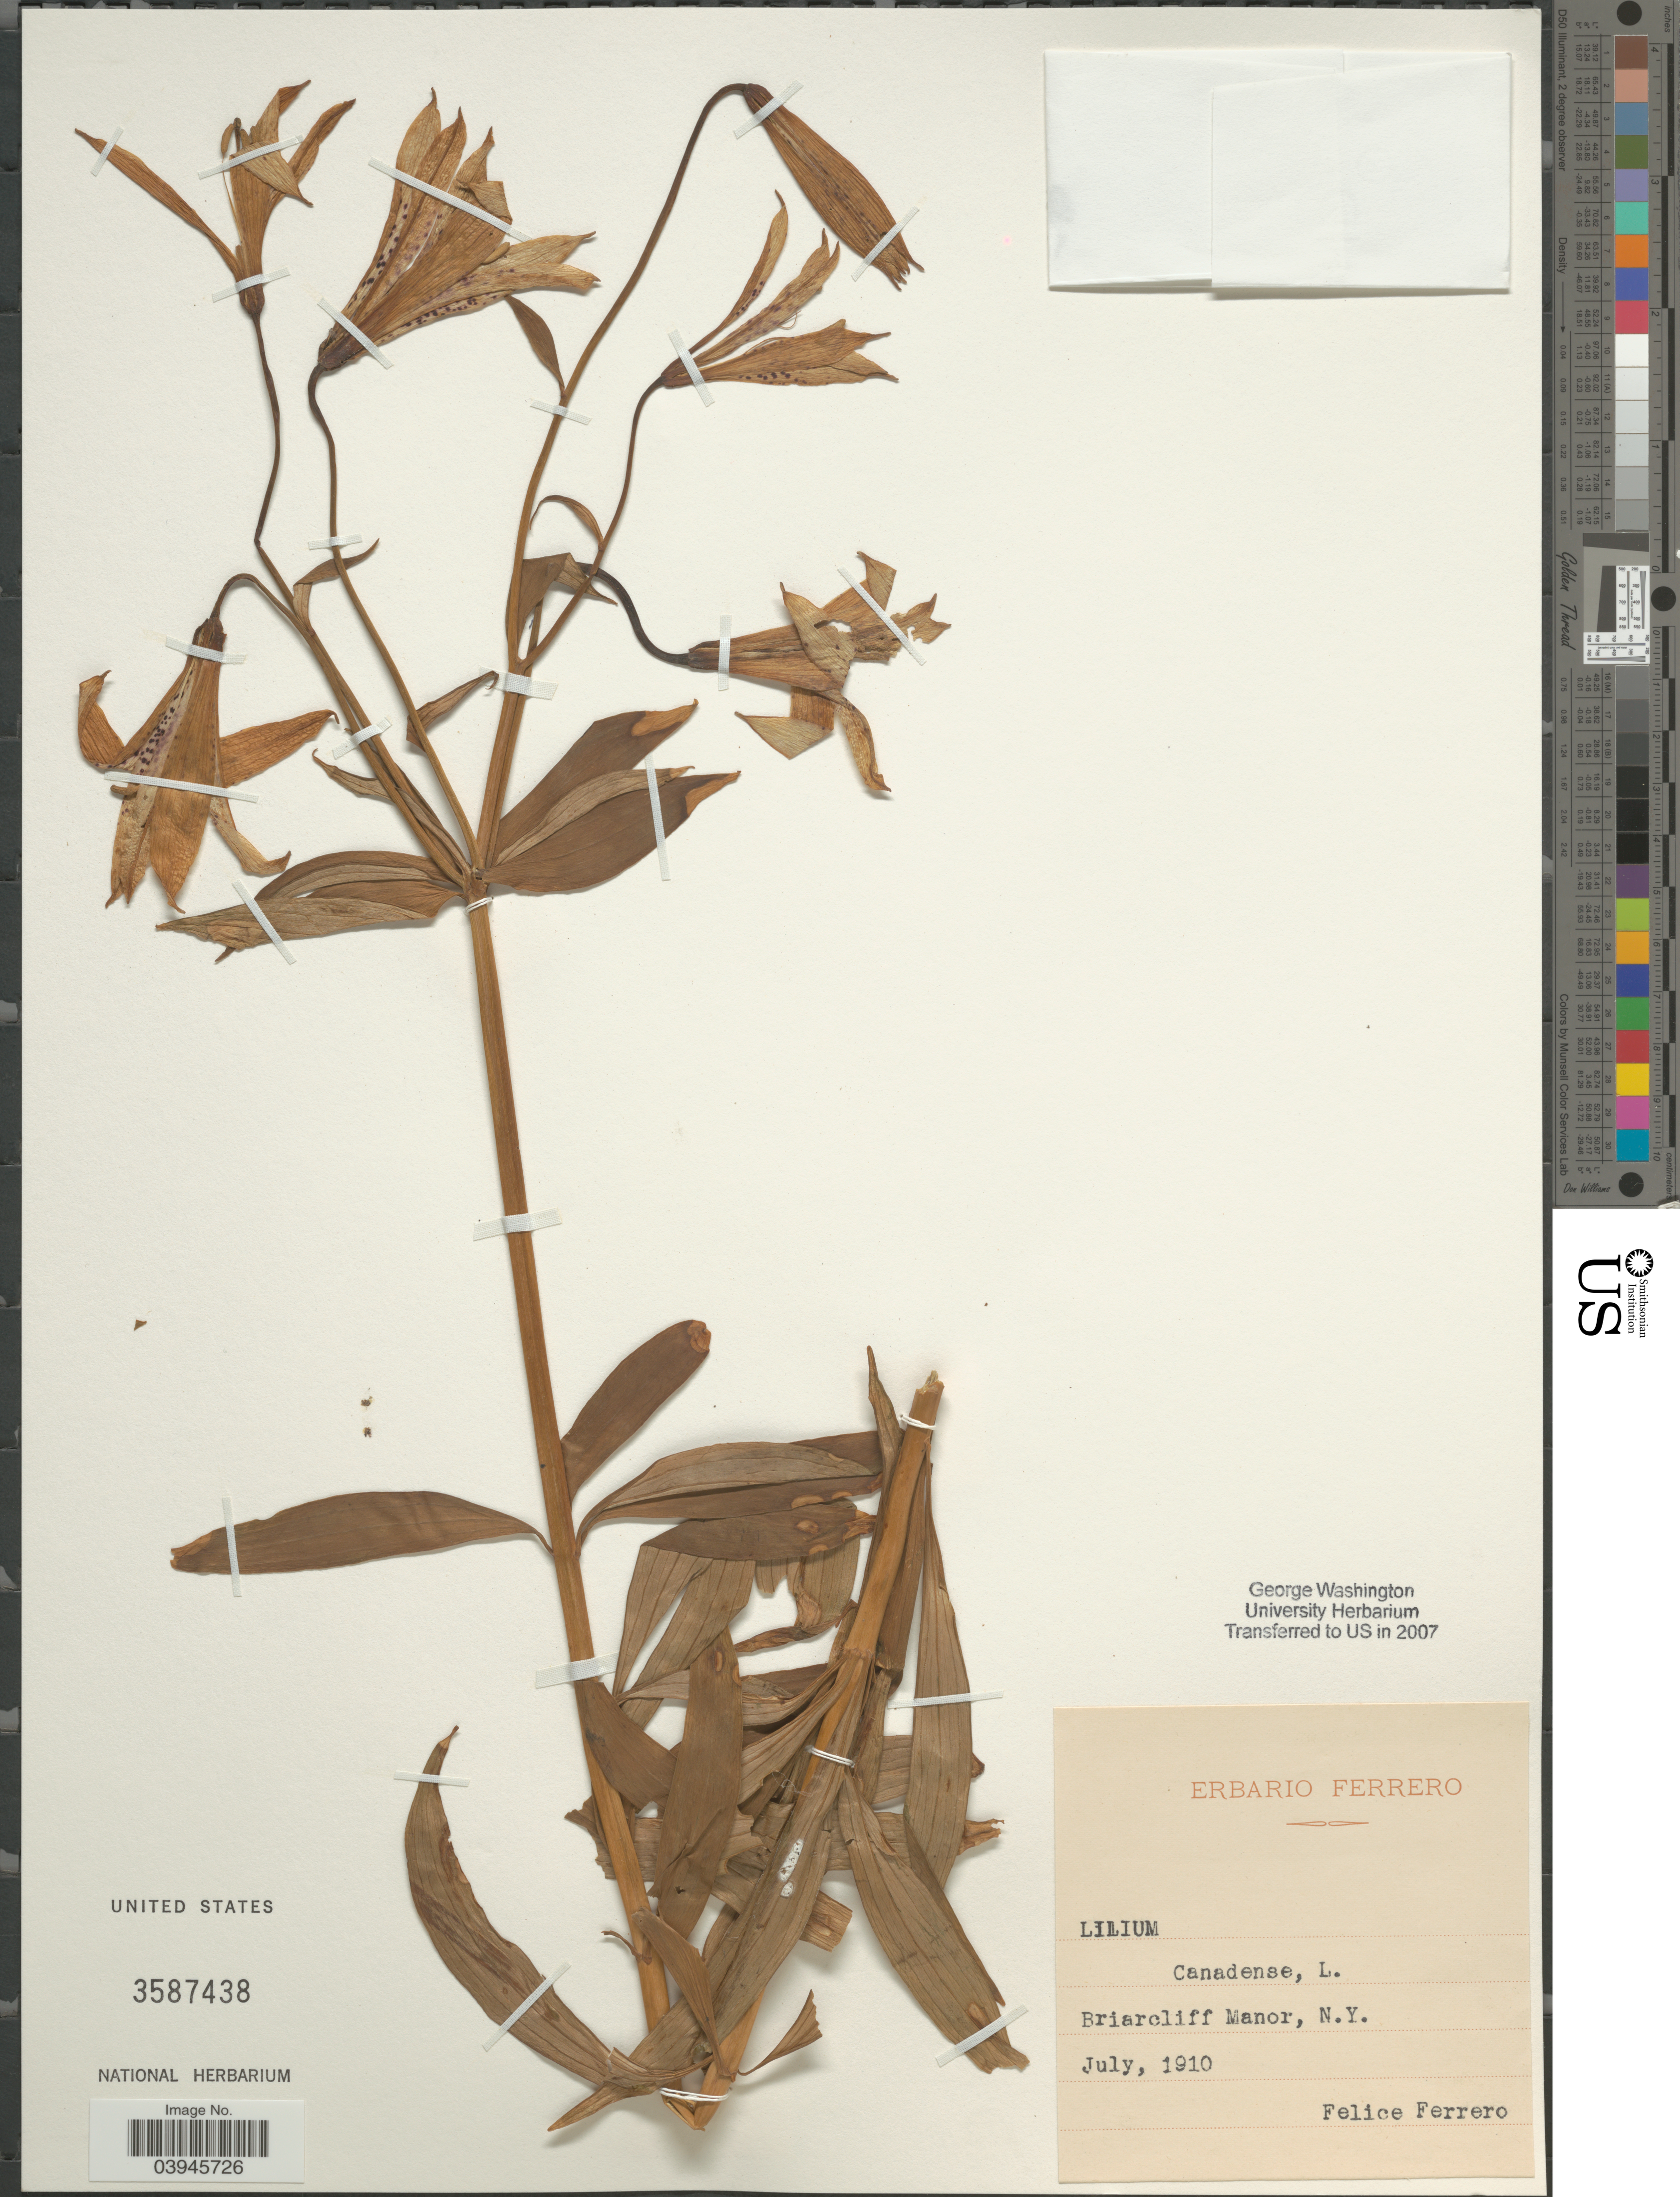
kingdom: Plantae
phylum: Tracheophyta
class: Liliopsida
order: Liliales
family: Liliaceae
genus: Lilium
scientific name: Lilium canadense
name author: L.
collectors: F. Ferrero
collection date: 1910-07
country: United States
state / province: New York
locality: Briarcliff Manor.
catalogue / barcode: US 3587438